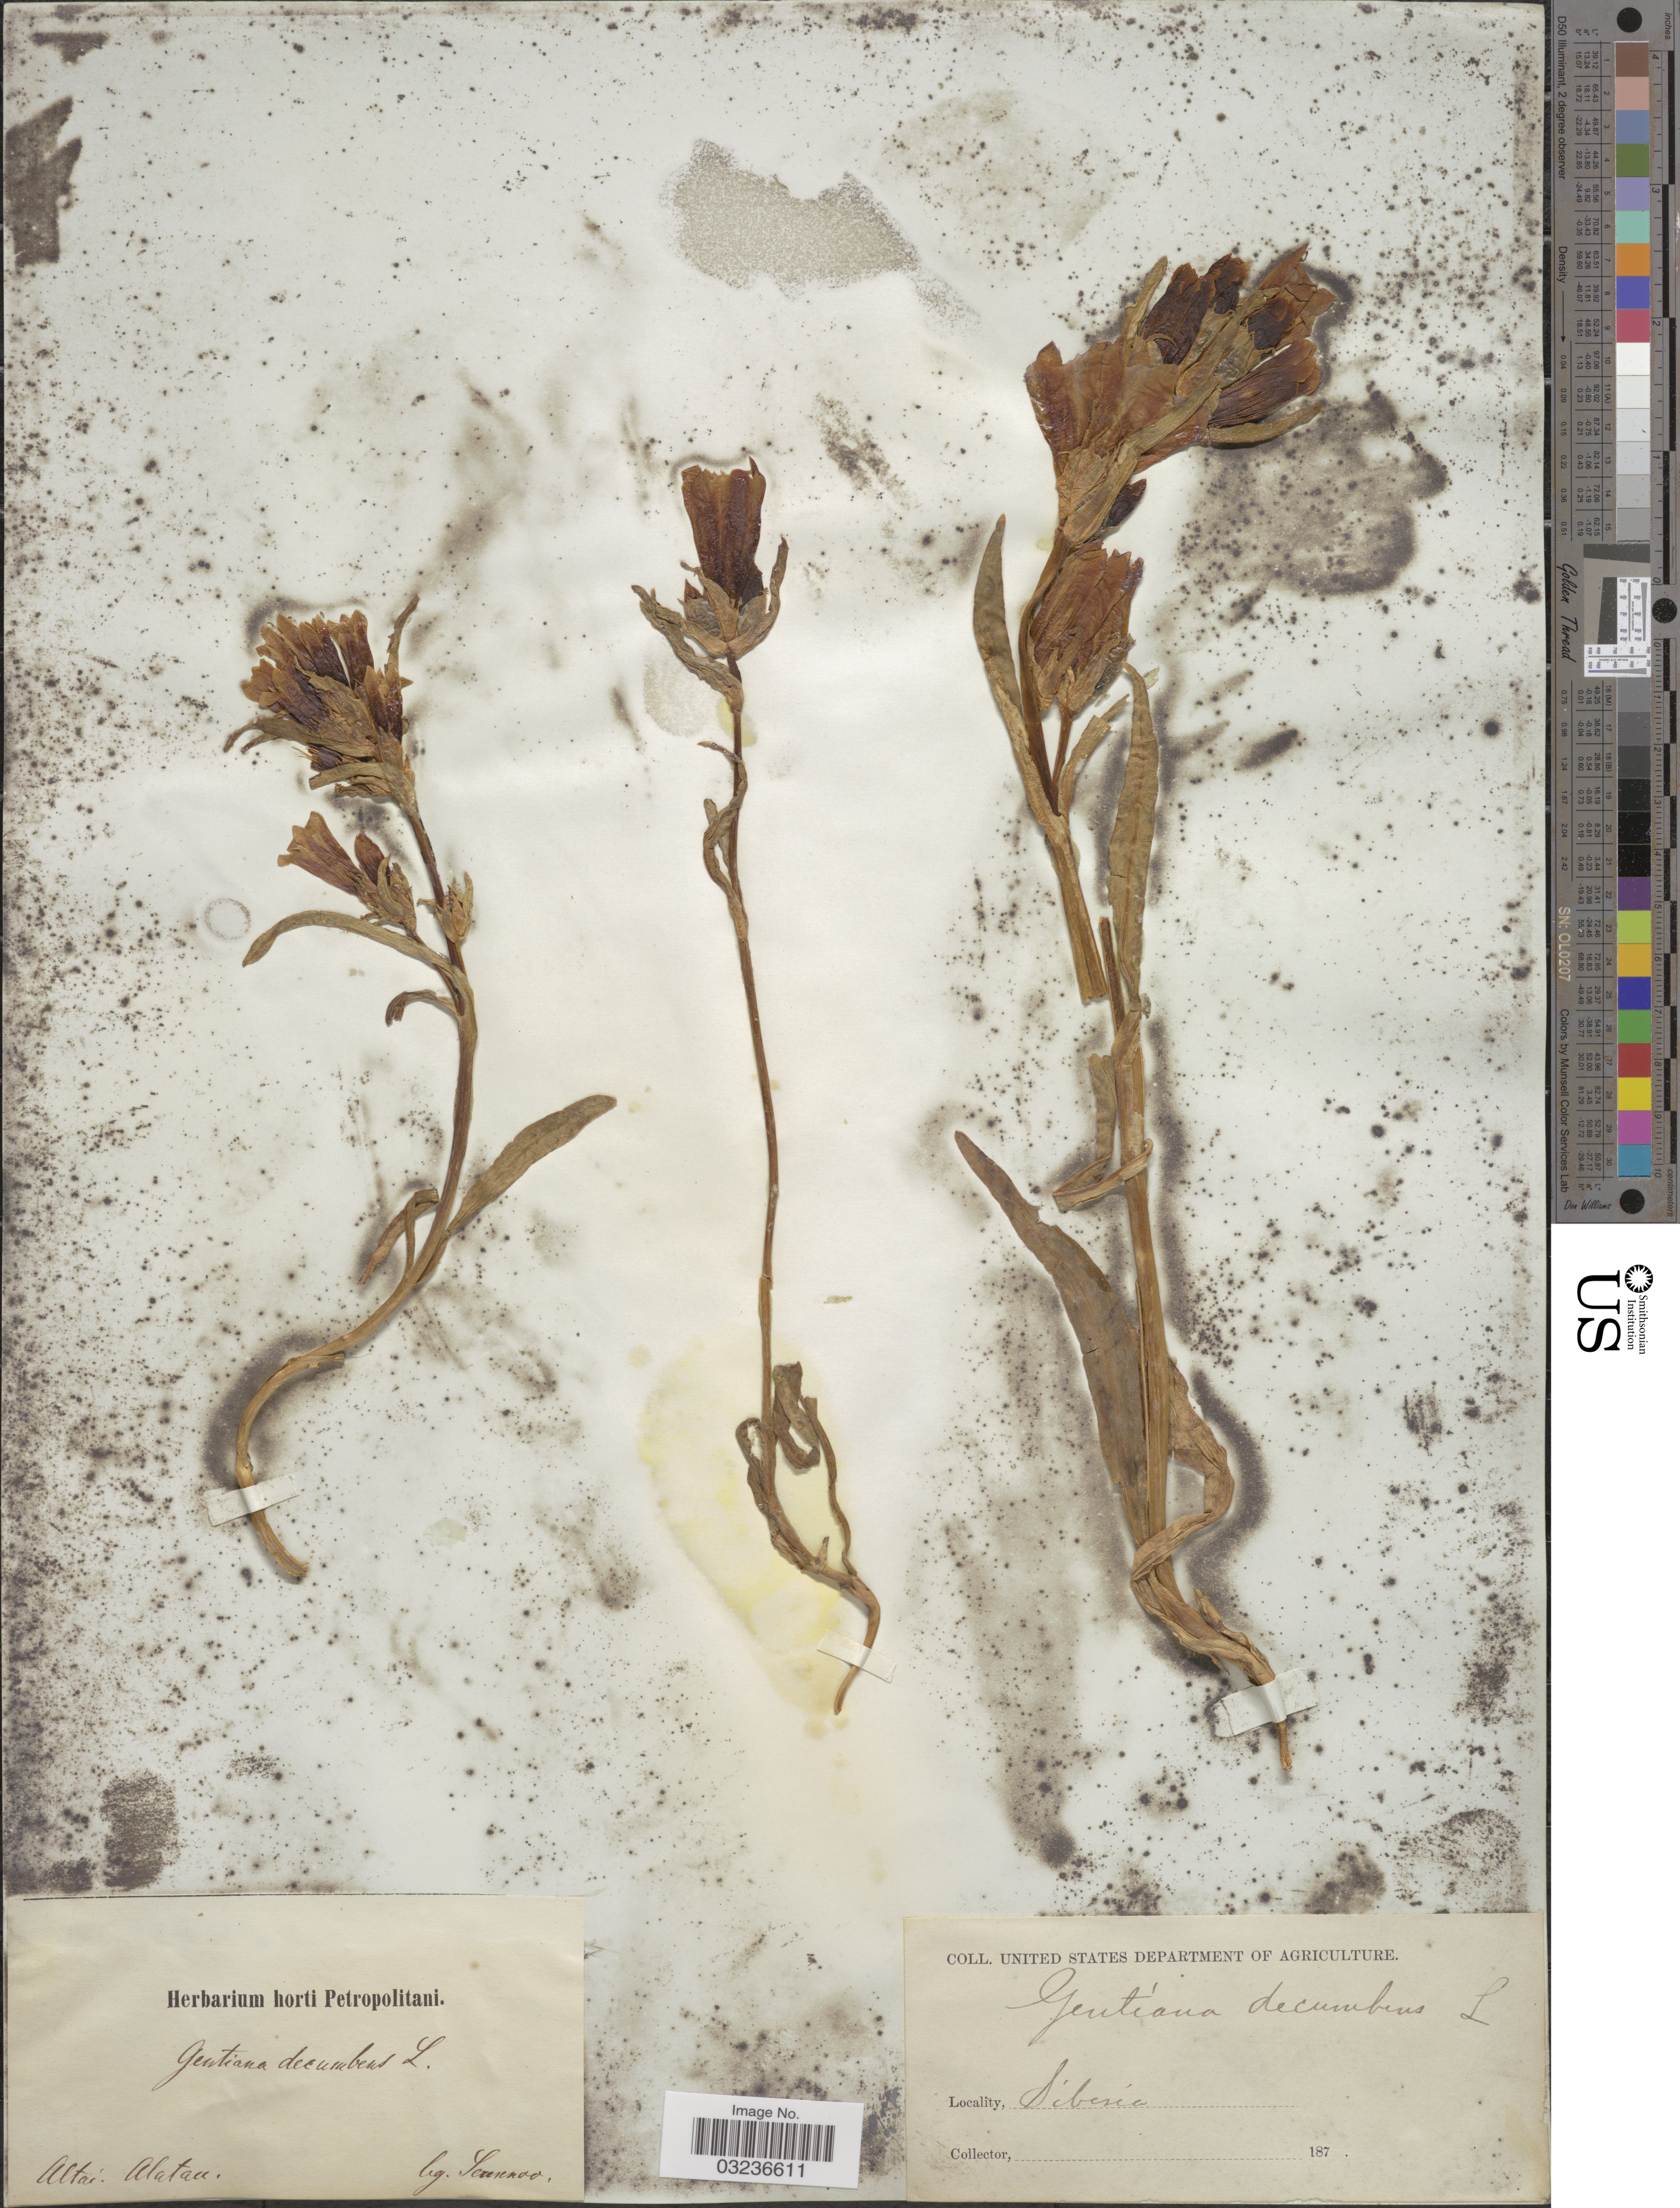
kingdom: Plantae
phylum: Tracheophyta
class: Magnoliopsida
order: Gentianales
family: Gentianaceae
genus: Gentiana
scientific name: Gentiana decumbens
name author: L. f.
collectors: -- Semenov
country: Russian Federation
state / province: Altai Republic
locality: Altai, Alatau.